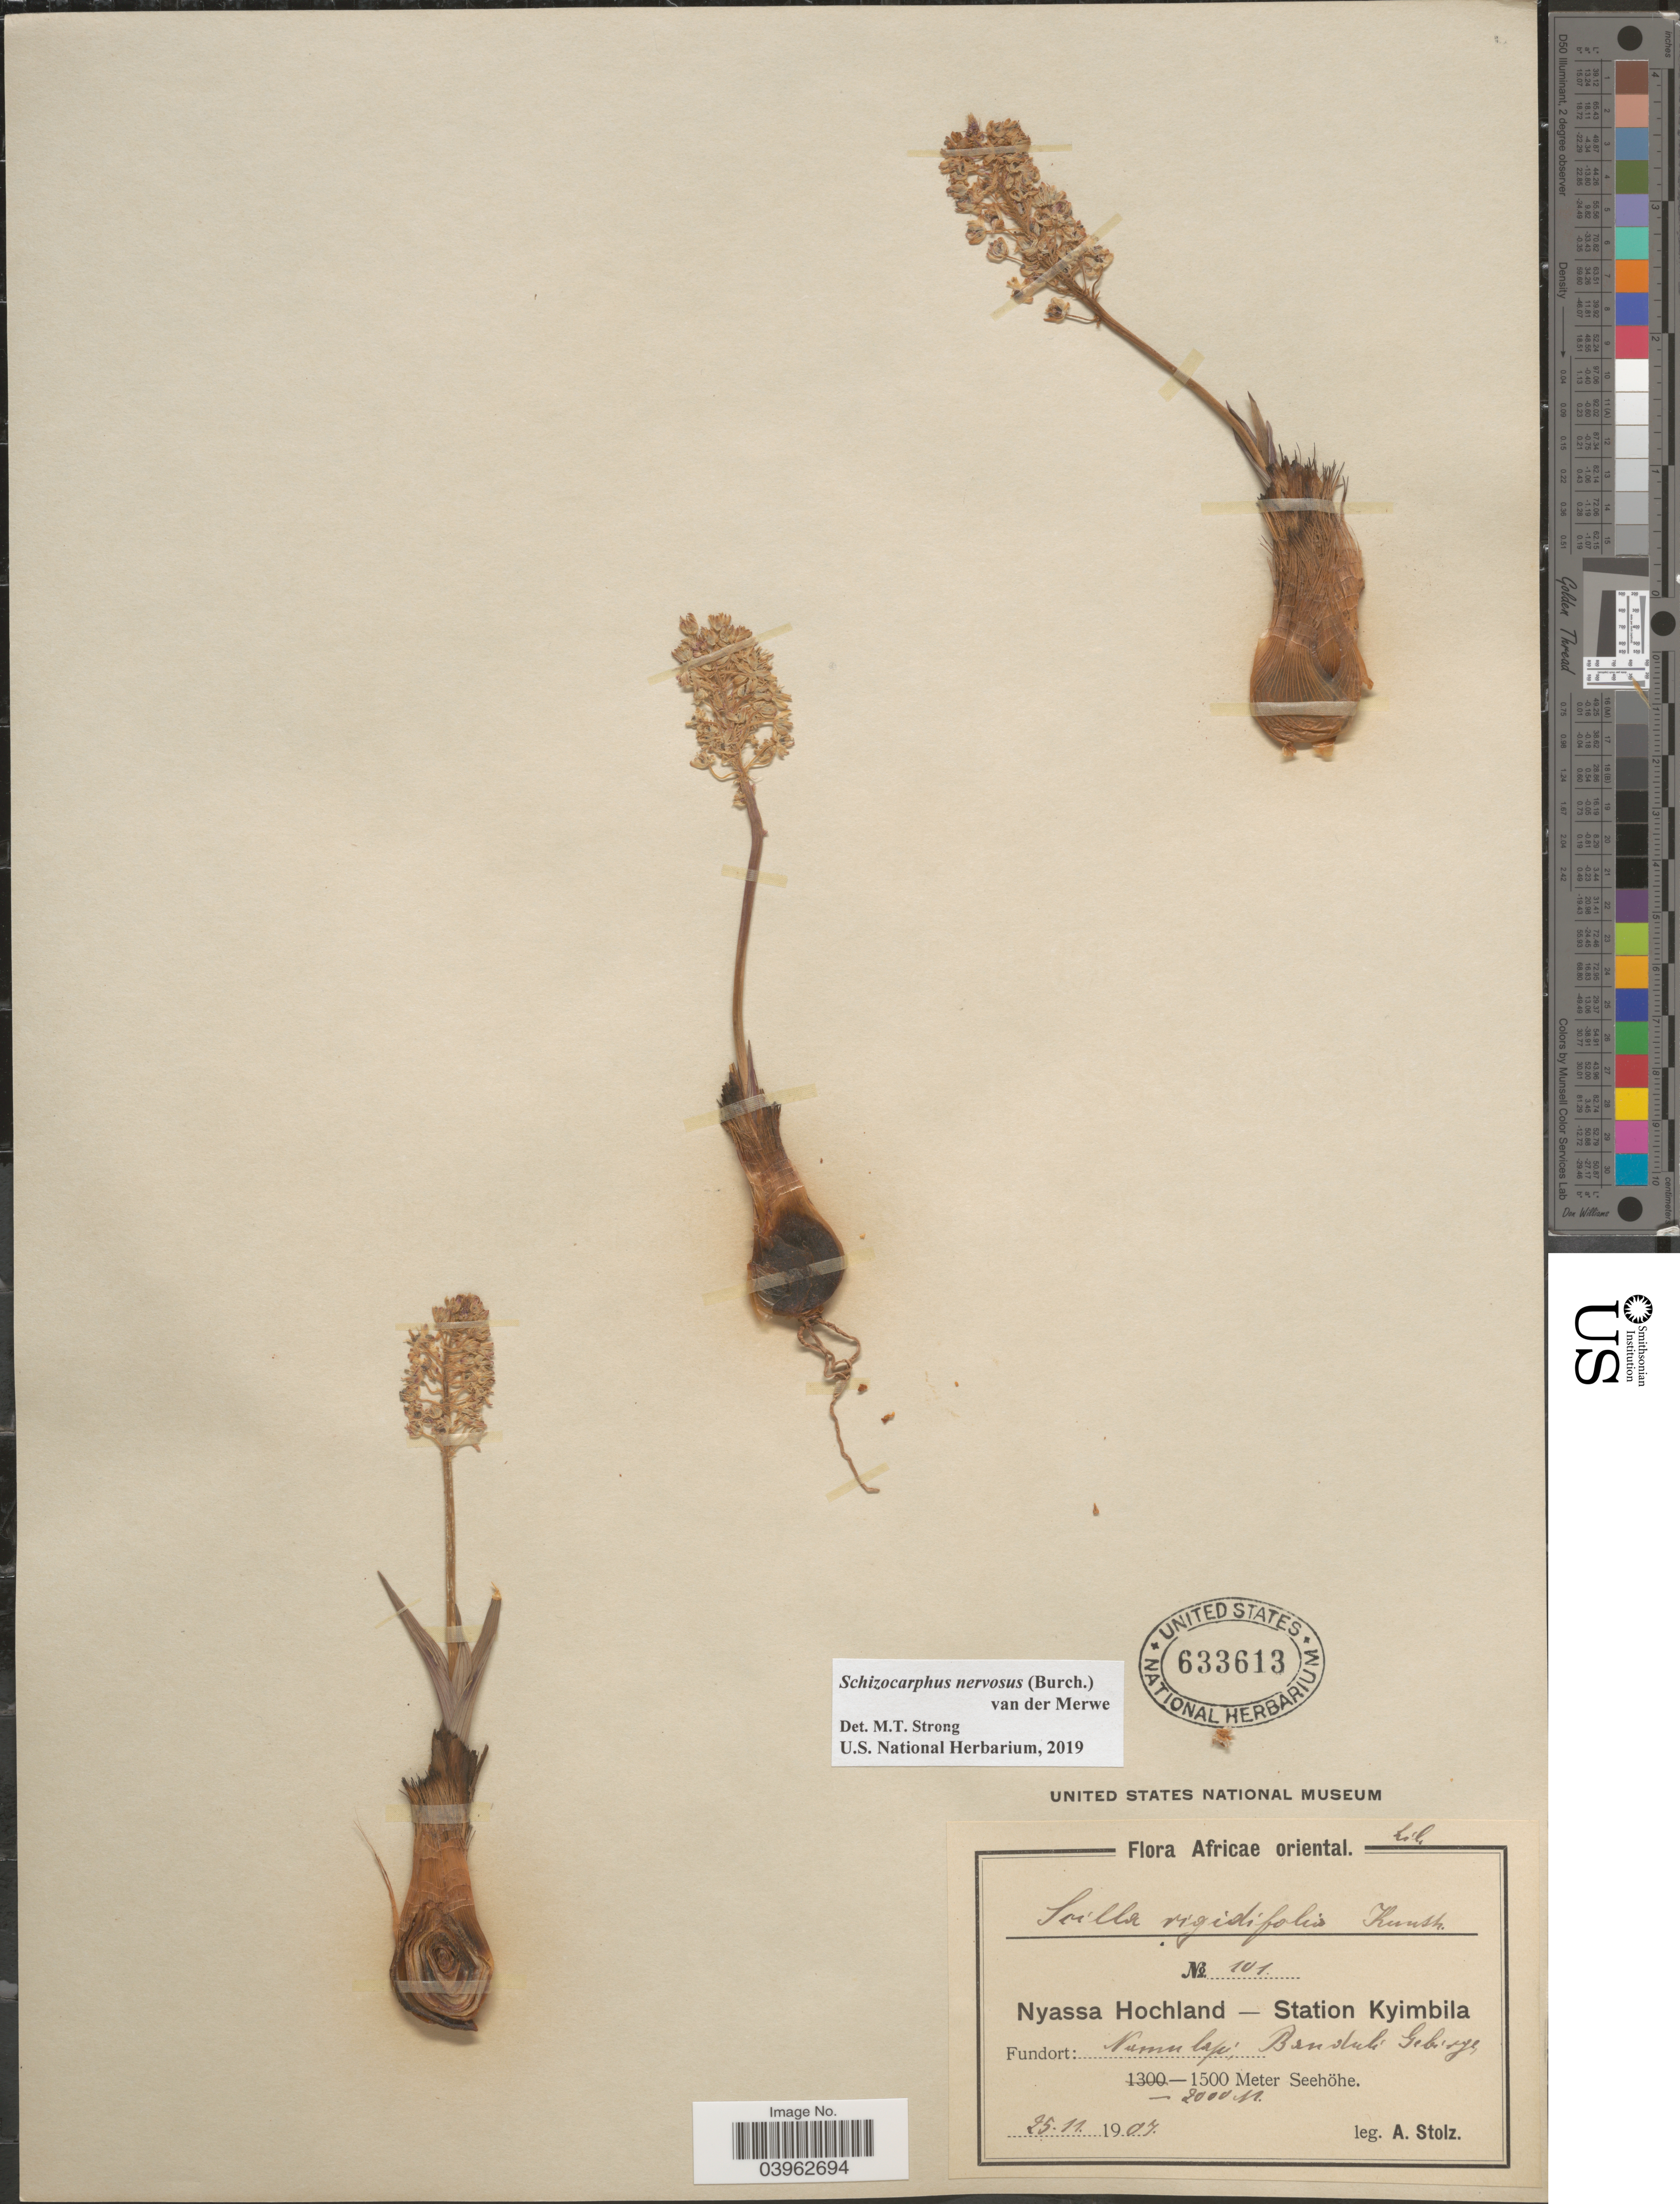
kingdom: Plantae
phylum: Tracheophyta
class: Liliopsida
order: Asparagales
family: Asparagaceae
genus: Schizocarphus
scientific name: Schizocarphus nervosus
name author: (Burch.) Van der Merwe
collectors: A. Stolz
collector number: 101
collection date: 1907-11-25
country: Tanzania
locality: Africae oriental. Nyassa Hochland - Station Kyimbila, Fundort: Numulapí. Benduli Gebirge.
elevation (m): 1500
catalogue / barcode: US 633613